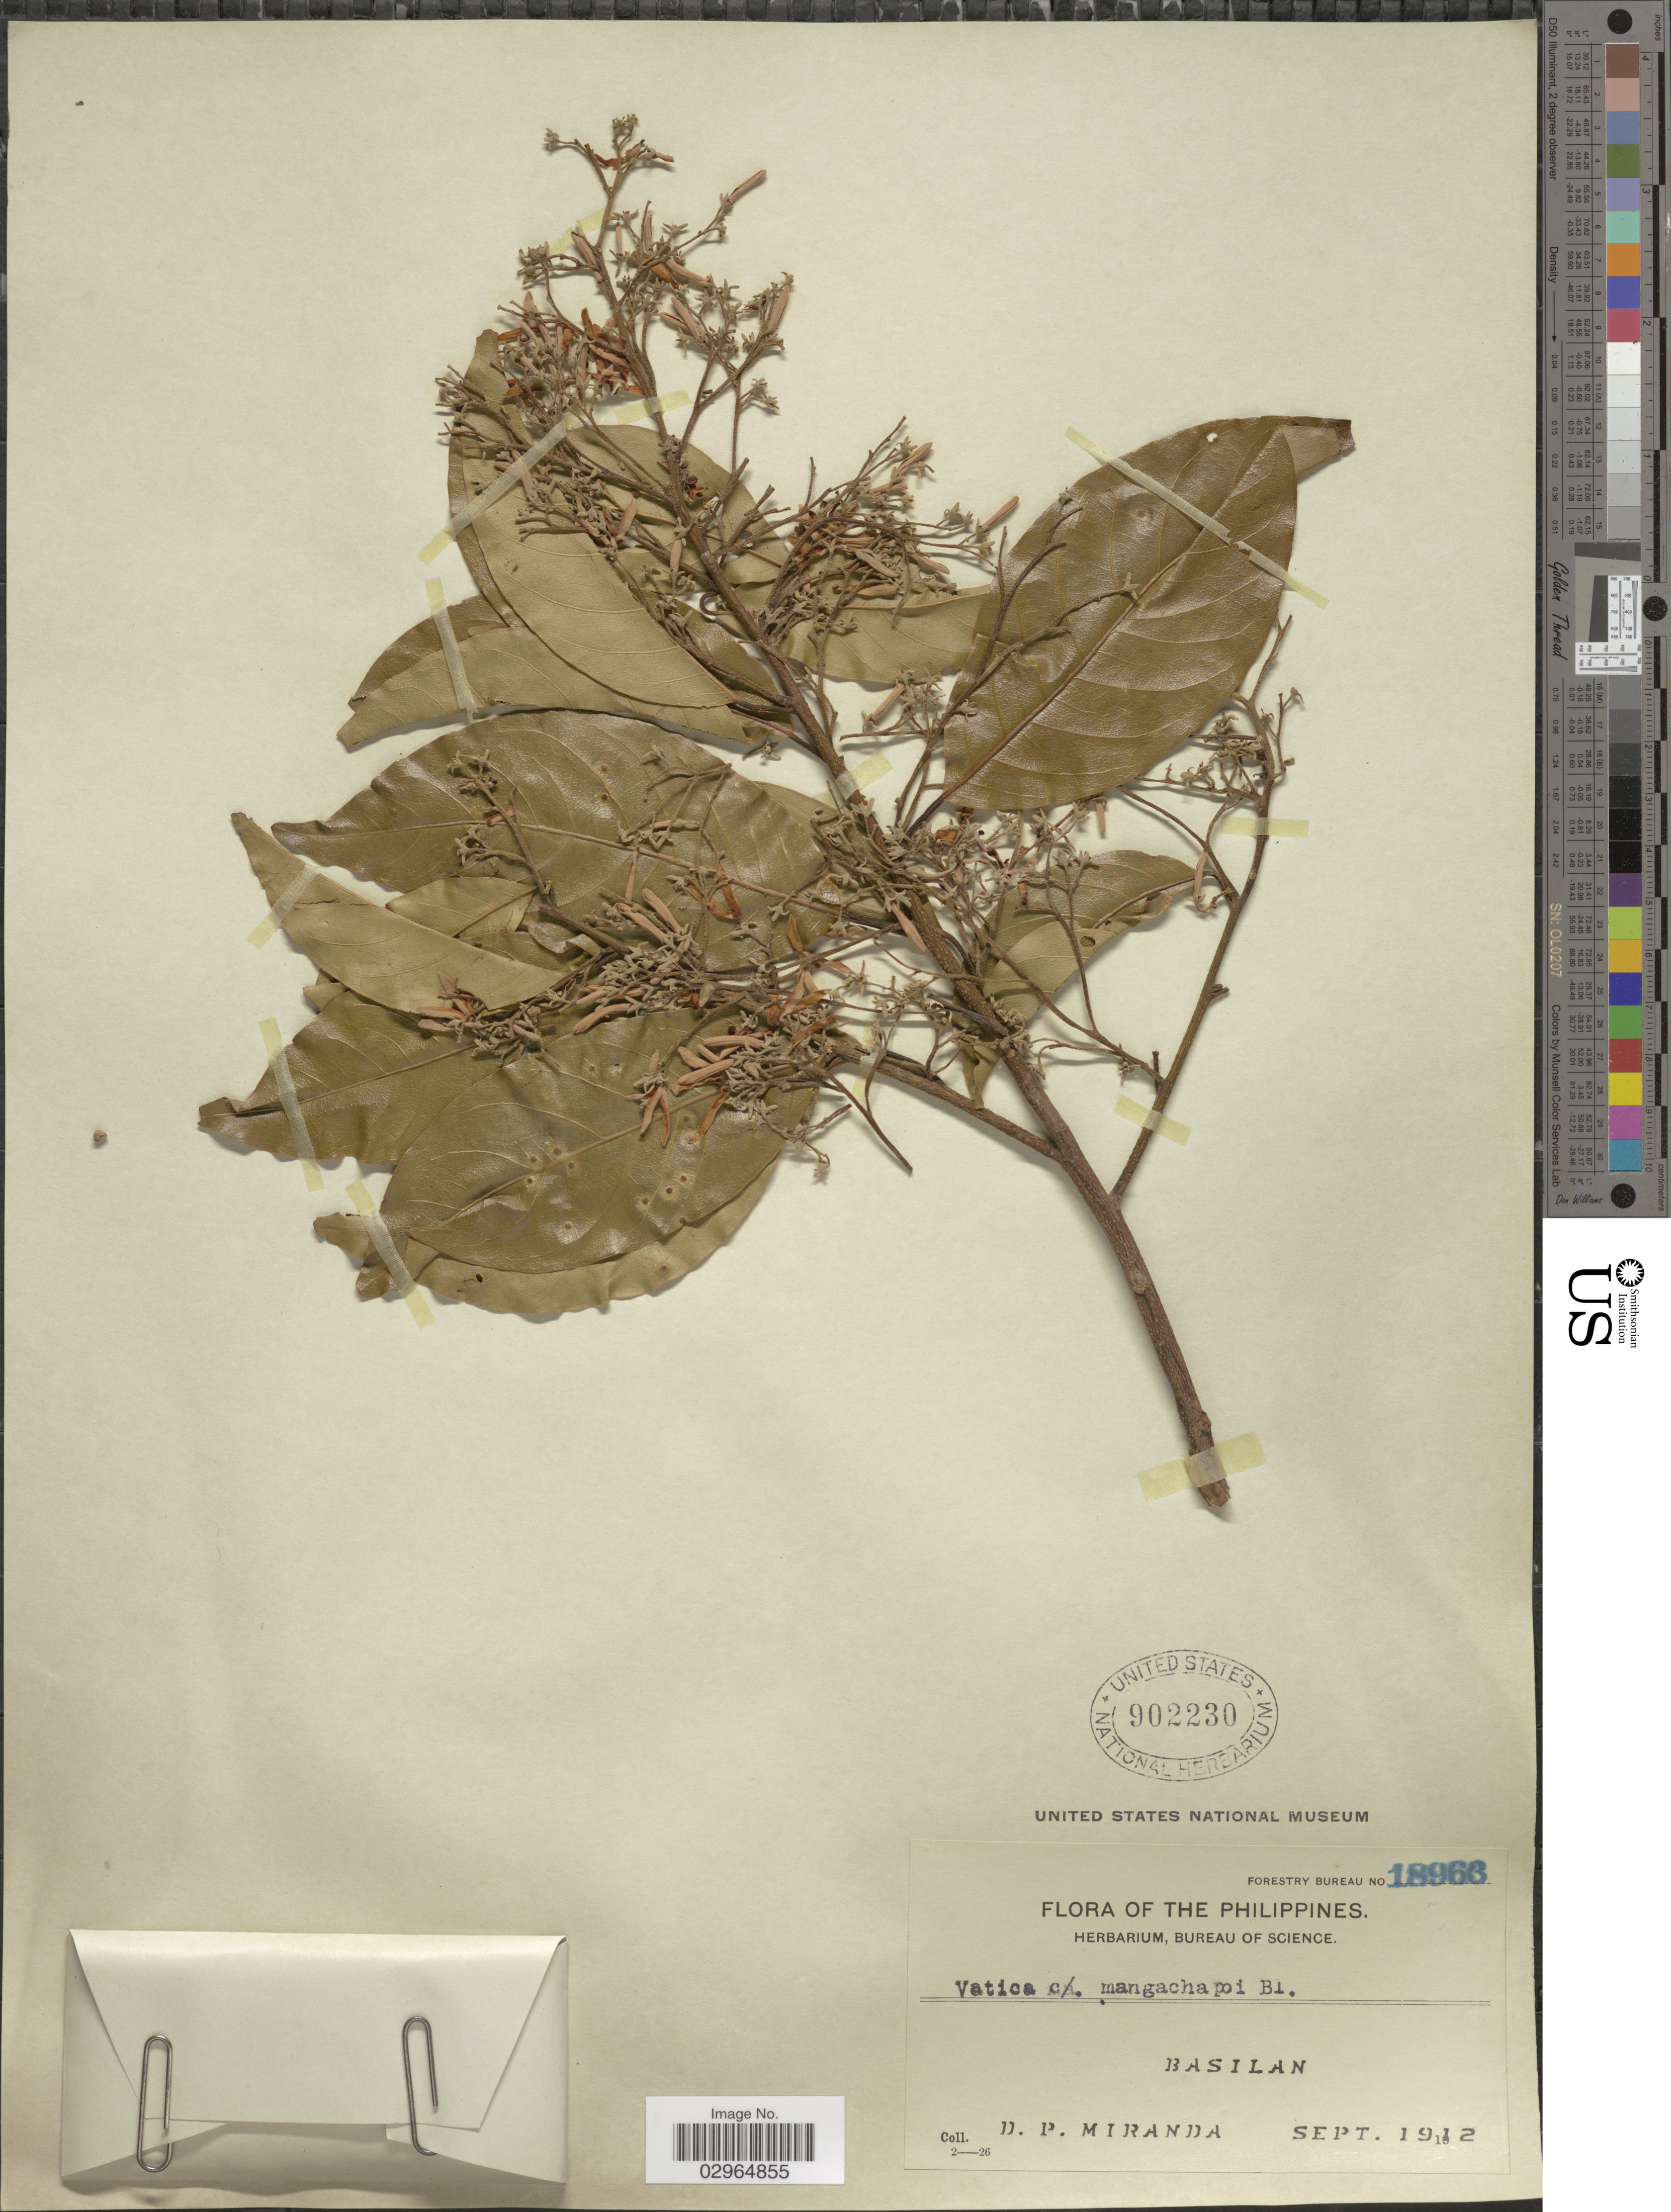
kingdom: Plantae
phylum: Tracheophyta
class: Magnoliopsida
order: Malvales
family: Dipterocarpaceae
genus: Vatica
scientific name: Vatica mangachapoi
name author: Blanco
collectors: D. P. Miranda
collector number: Forestry Bureau 18963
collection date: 1912-09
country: Philippines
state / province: Muslim Mindanao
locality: Basilan.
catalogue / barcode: US 902230